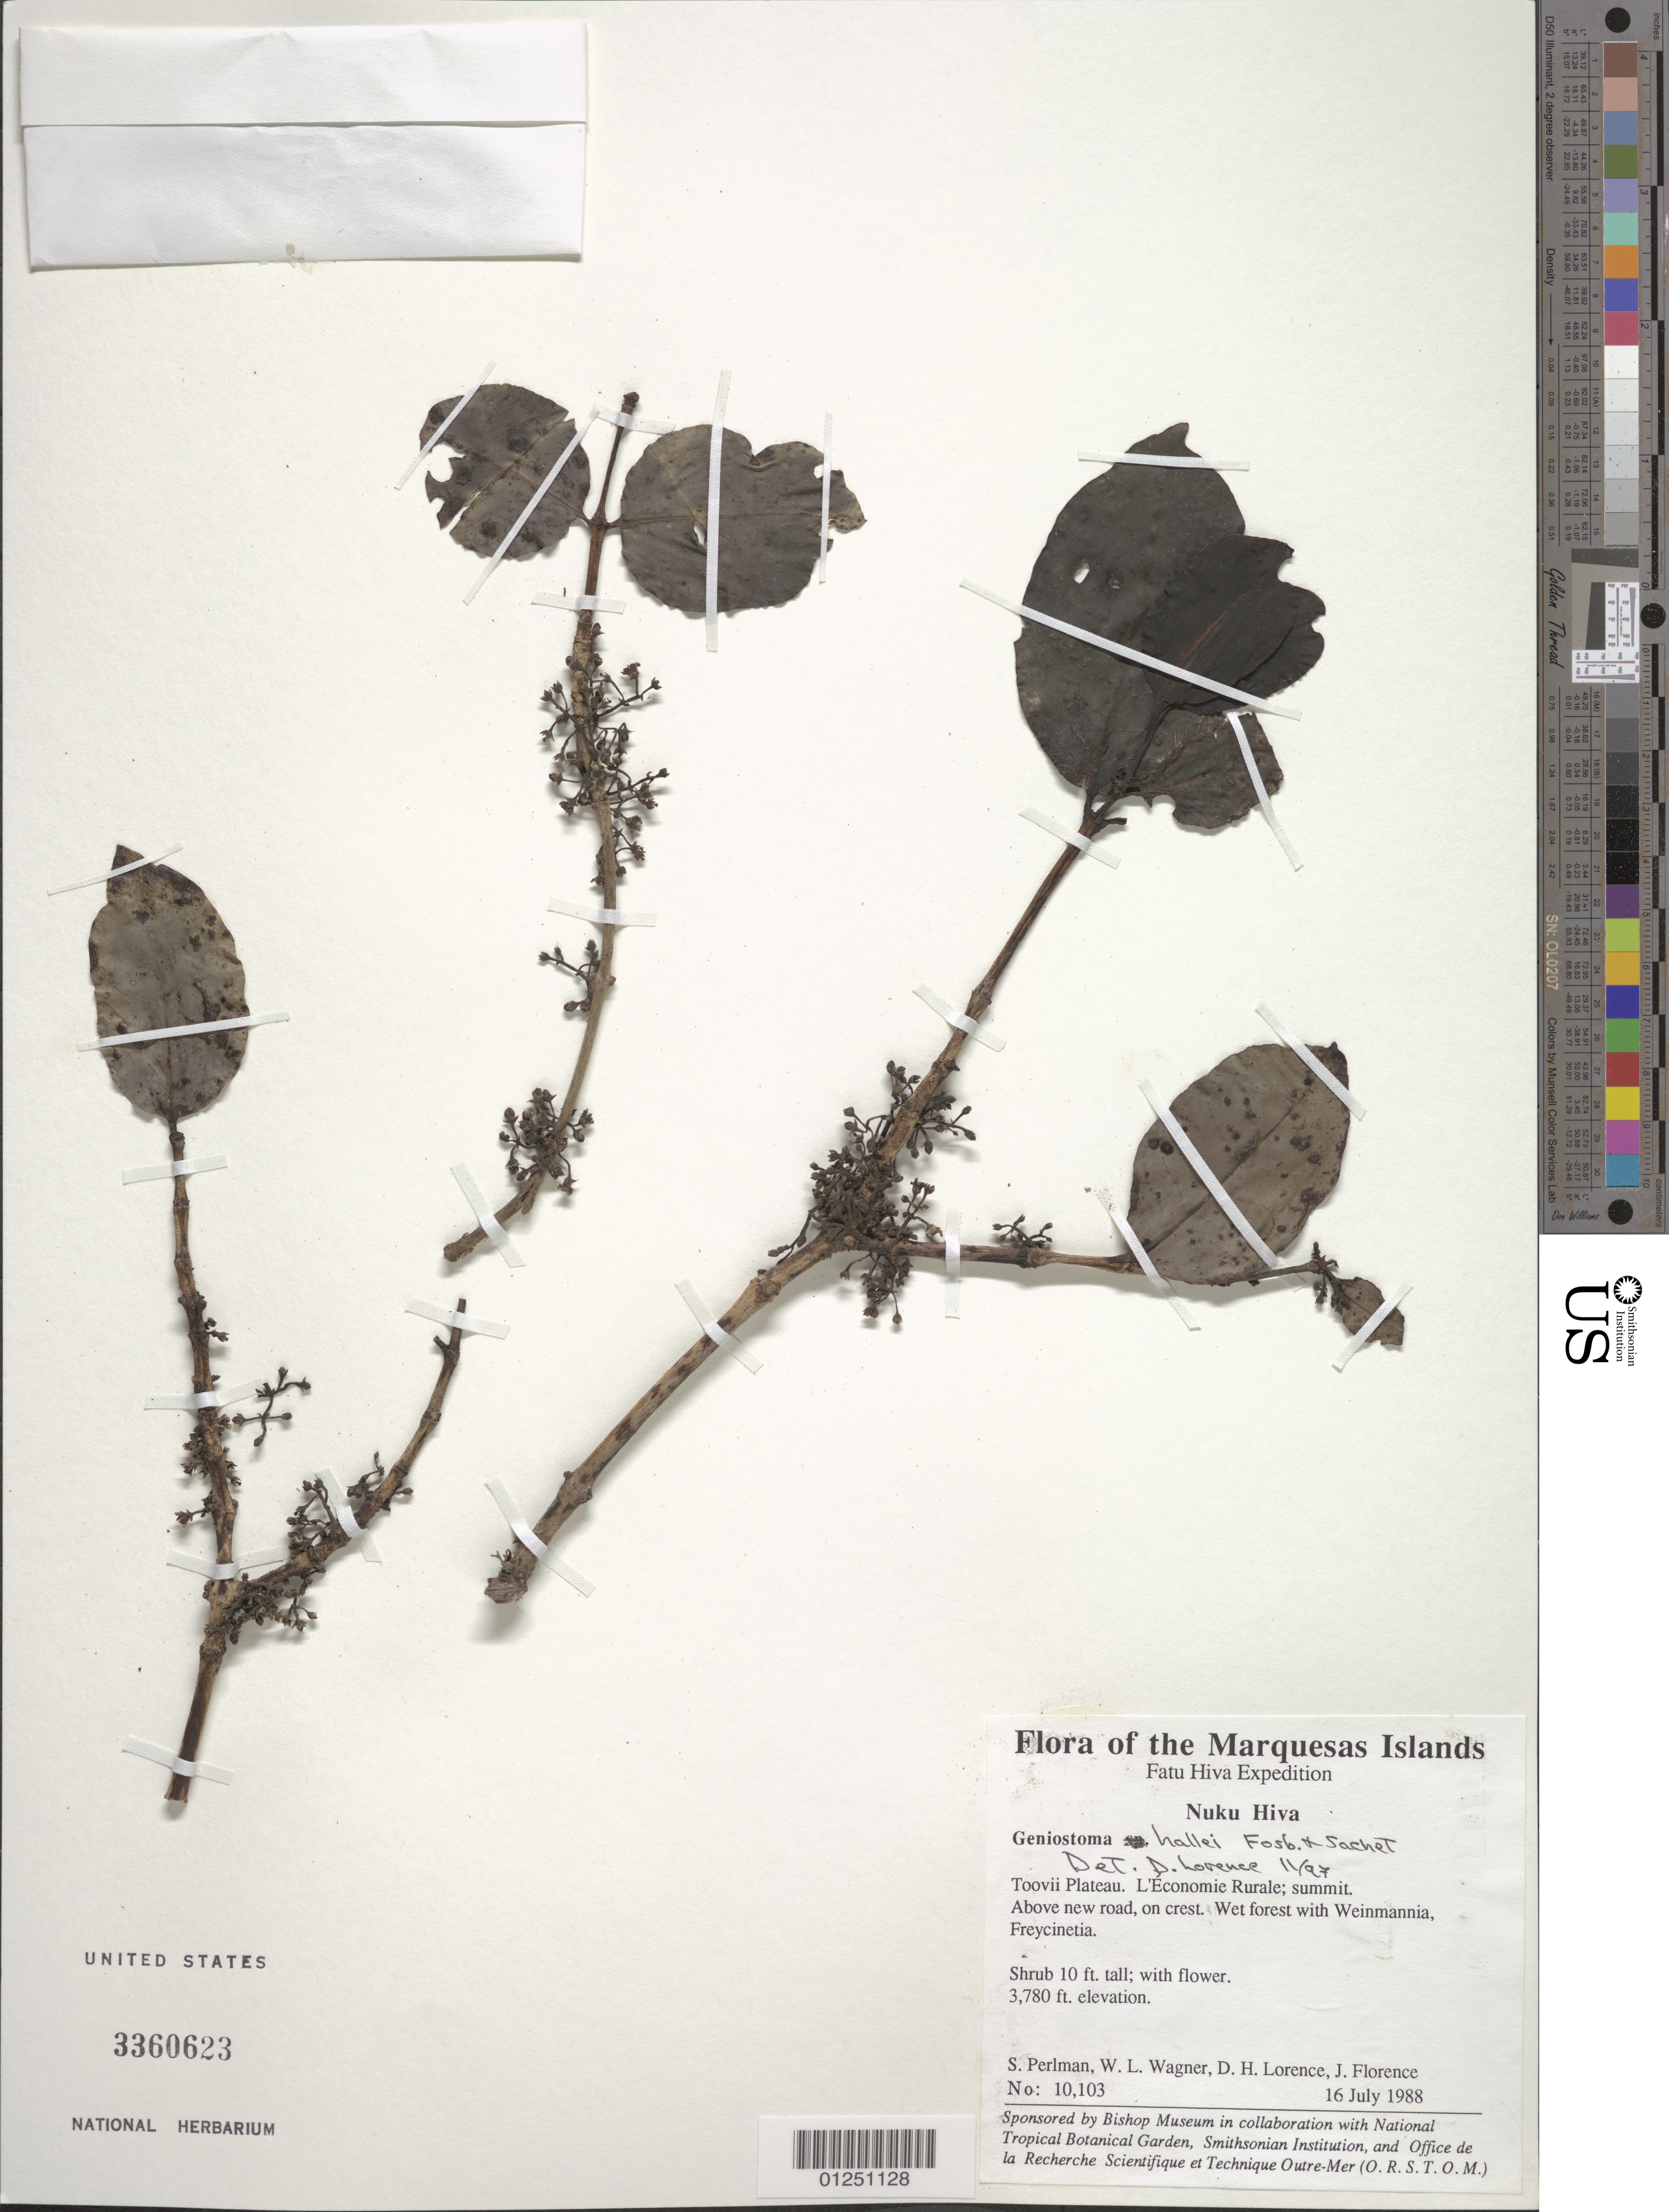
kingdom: Plantae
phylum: Tracheophyta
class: Magnoliopsida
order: Gentianales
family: Loganiaceae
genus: Geniostoma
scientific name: Geniostoma hallei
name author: Fosberg & Sachet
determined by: Lorence, David H., (PTBG), National Tropical Botanical Garden (UNITED STATES)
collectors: S. P. Perlman, W. L. Wagner, D. Lorence & J. Florence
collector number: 10103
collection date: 1988-07-16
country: French Polynesia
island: Nuku Hiva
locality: Toovii Plateau, l'Economie Rurale, above new road, on crest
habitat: Wet forest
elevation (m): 1152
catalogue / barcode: US 3360623